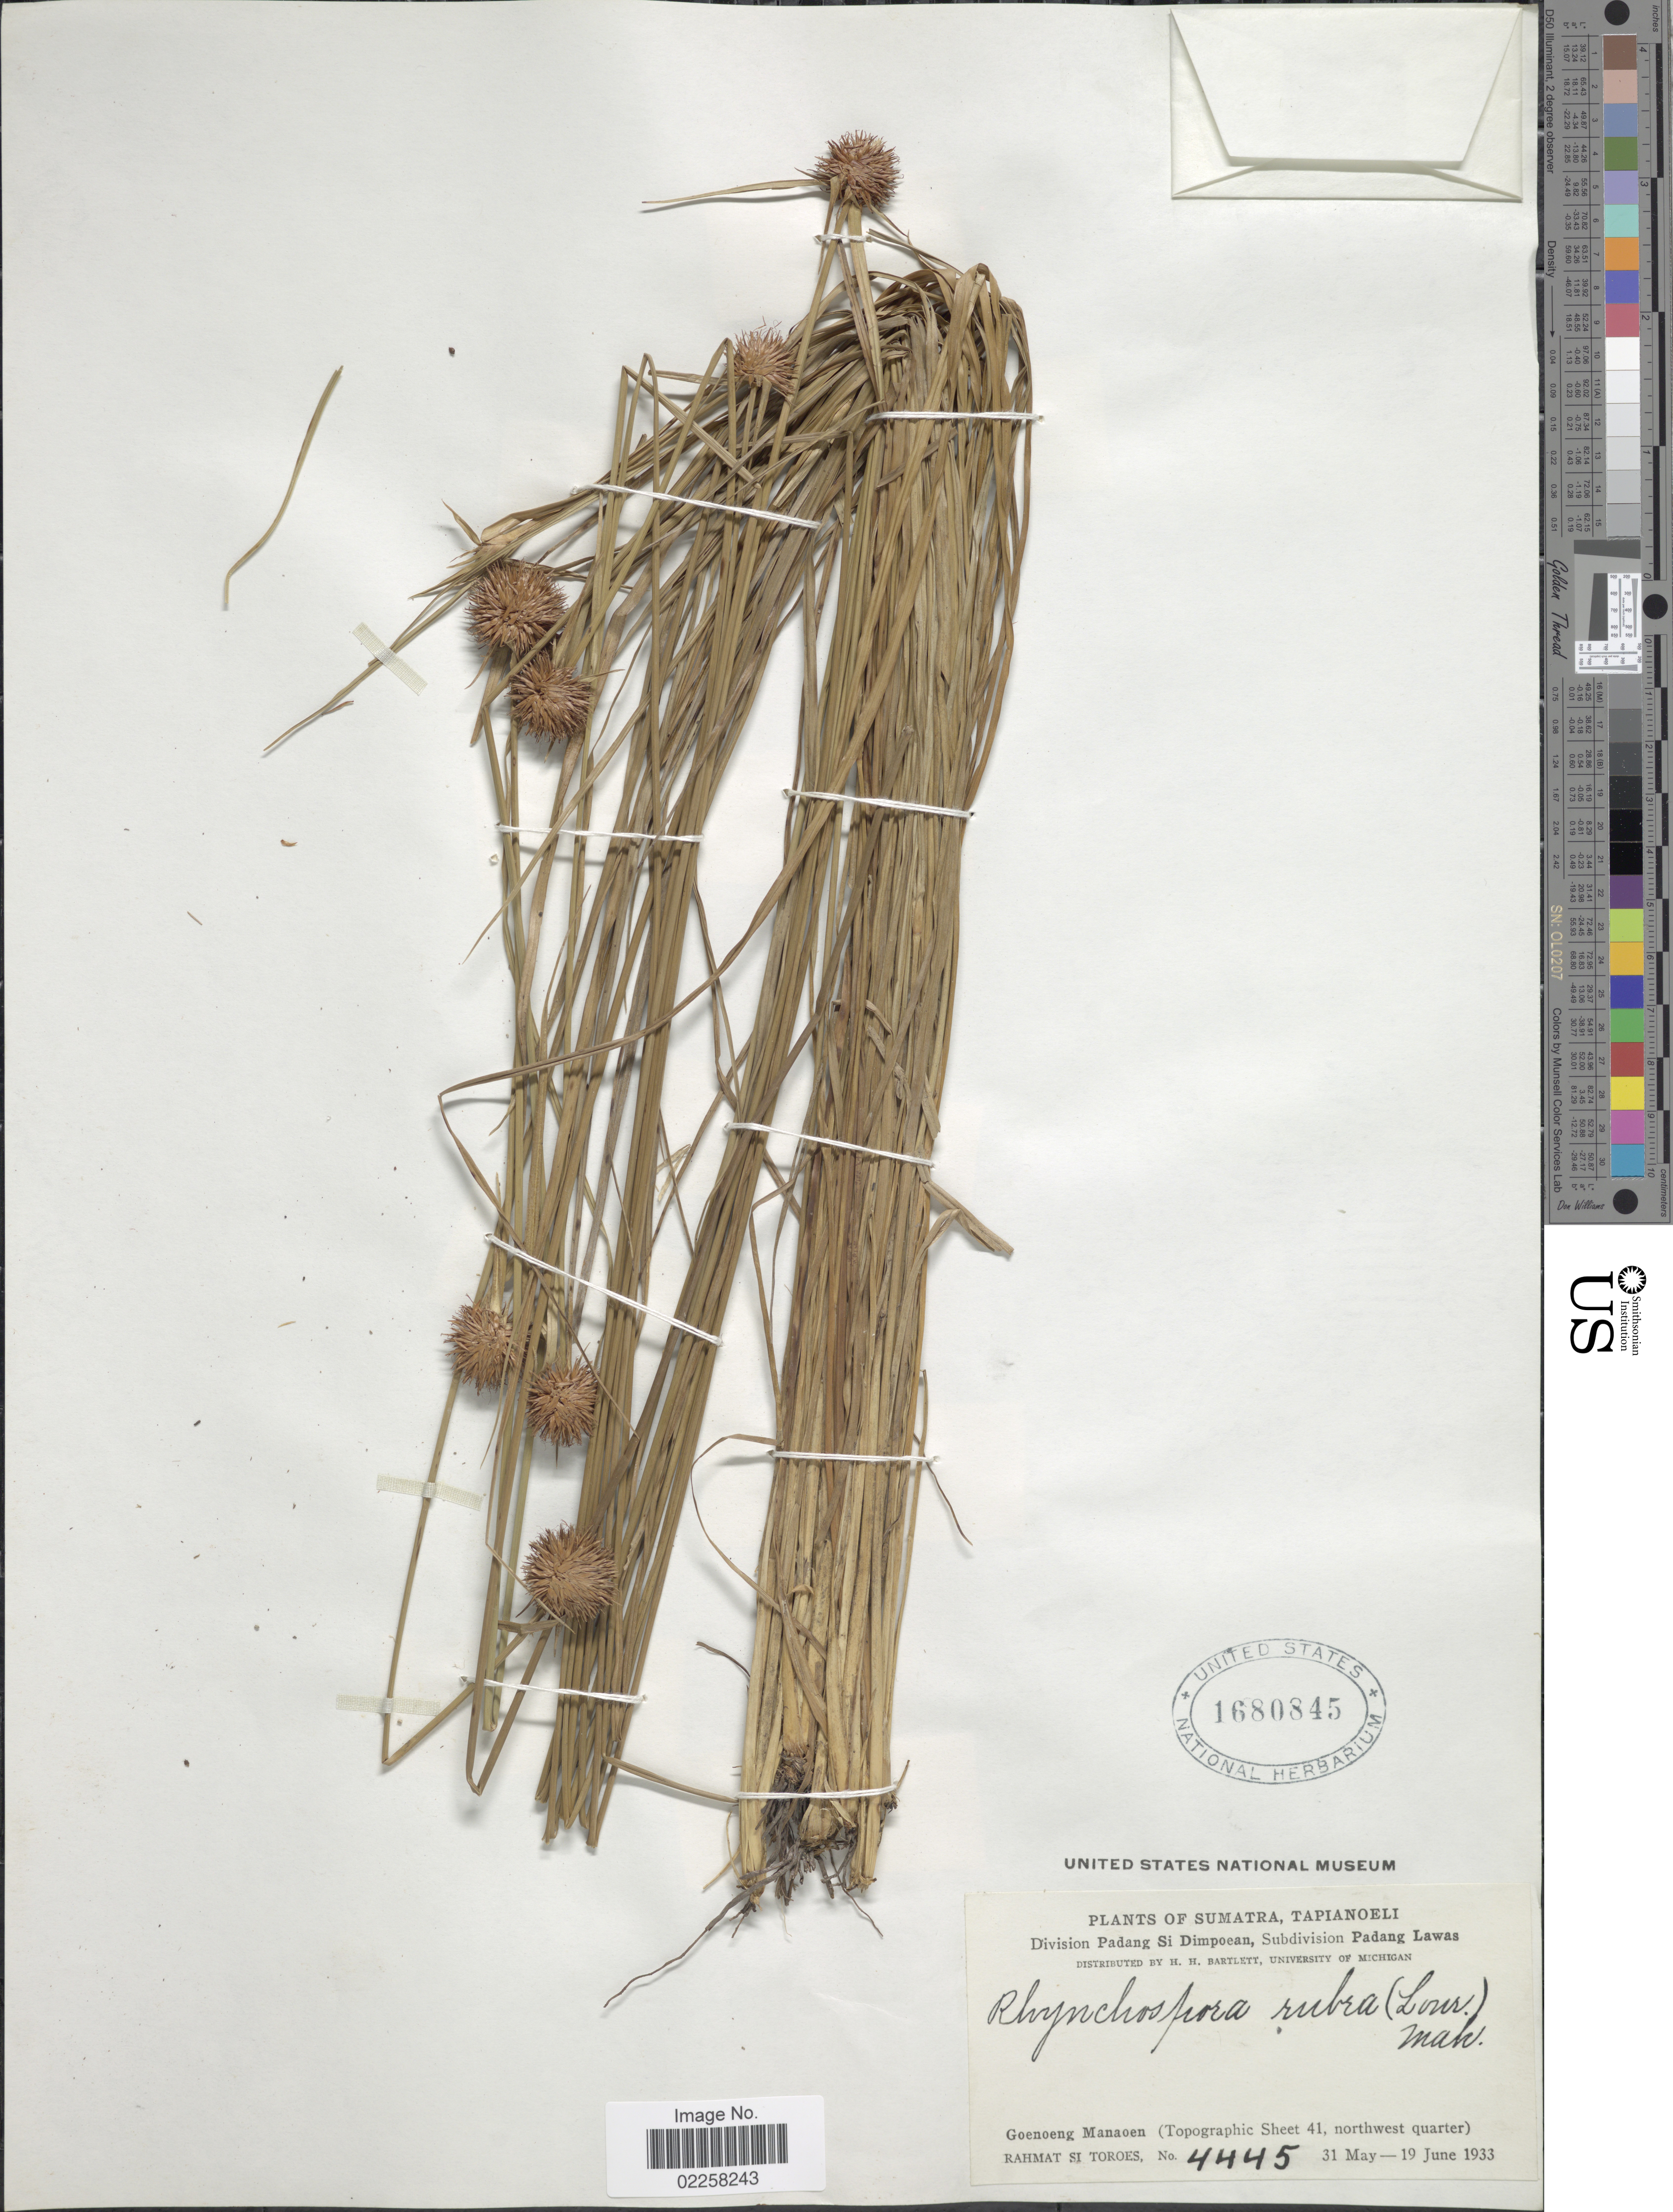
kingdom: Plantae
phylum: Tracheophyta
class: Liliopsida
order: Poales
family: Cyperaceae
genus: Rhynchospora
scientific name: Rhynchospora rubra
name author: (Lour.) Makino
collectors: Rahmat Si Boeea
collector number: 4445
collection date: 1933-05-31/1933-06-19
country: Indonesia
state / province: Sumatra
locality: Tapianoeli, Division Padang Si Dimpoean, Subdivision Padang Lawas, Goenoeng Manaoen (Topographic Sheet 41, northwest quarter)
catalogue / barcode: US 1680845